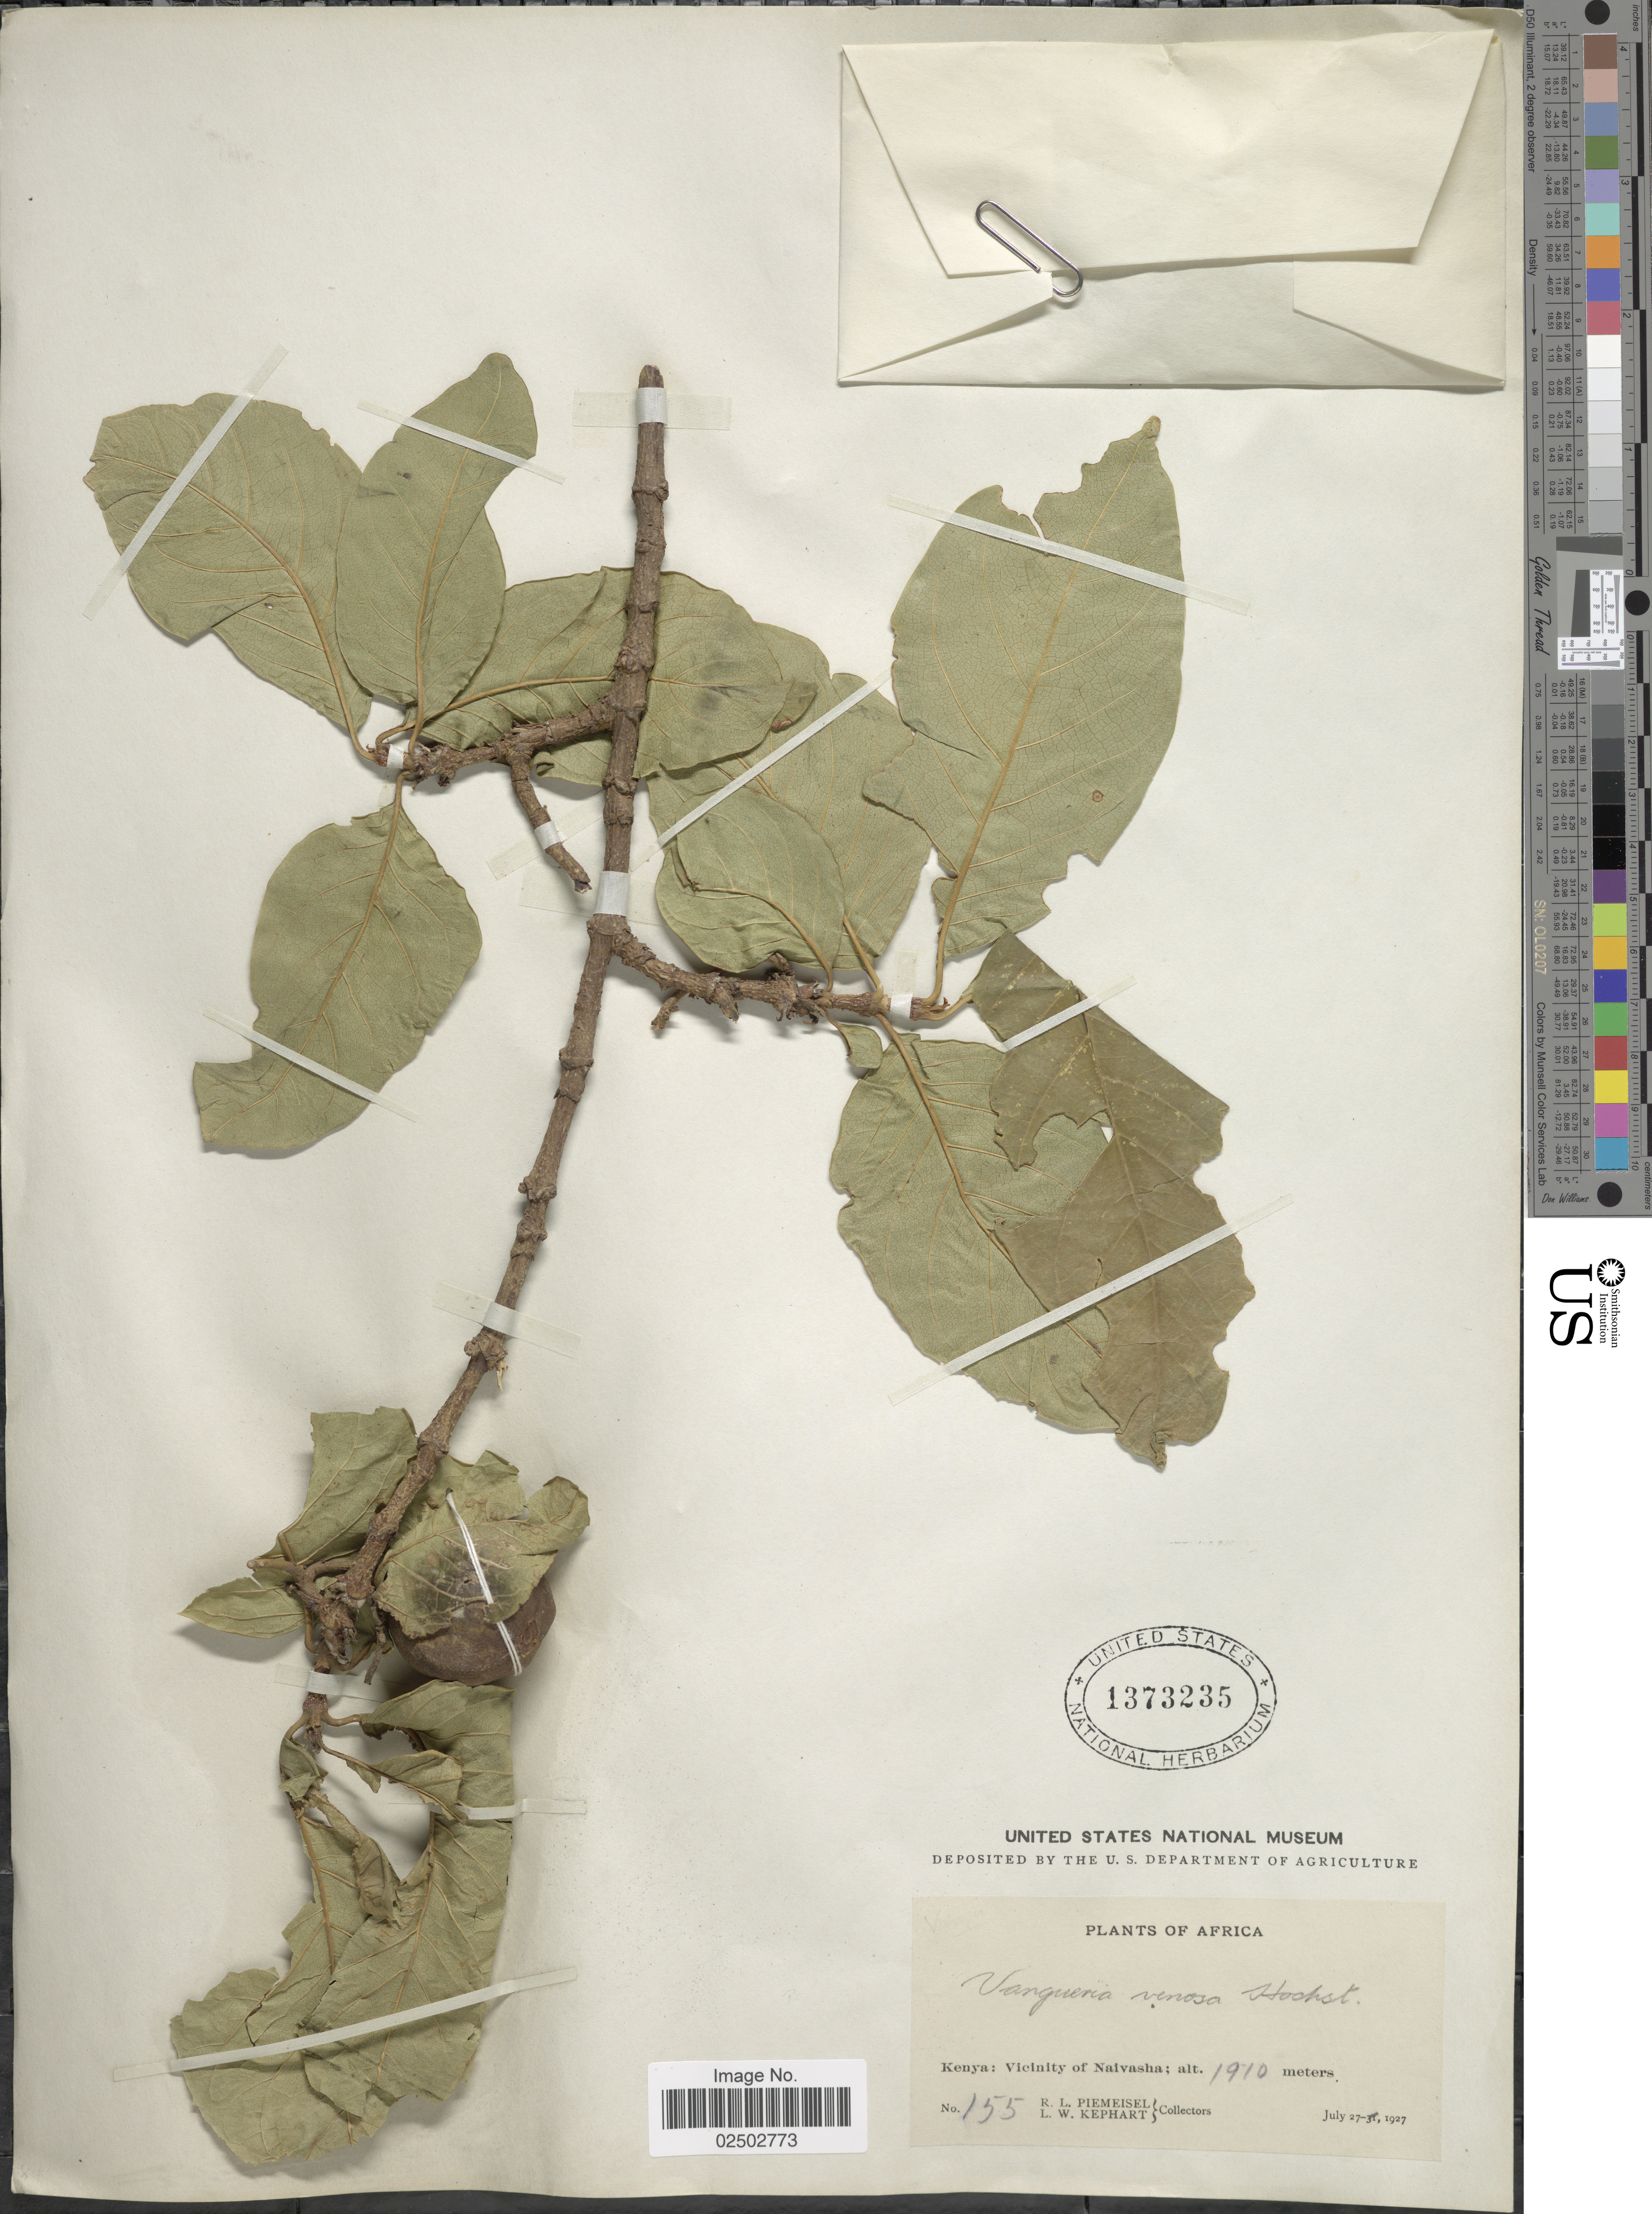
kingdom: Plantae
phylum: Tracheophyta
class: Magnoliopsida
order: Gentianales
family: Rubiaceae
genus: Vangueria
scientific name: Vangueria madagascariensis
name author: J.F. Gmel.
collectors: R. L. Piemeisel & L. W. Kephart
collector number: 155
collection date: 1927-07-27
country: Kenya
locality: Kenya: Vicinity of Naivasha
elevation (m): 1910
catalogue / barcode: US 1373235